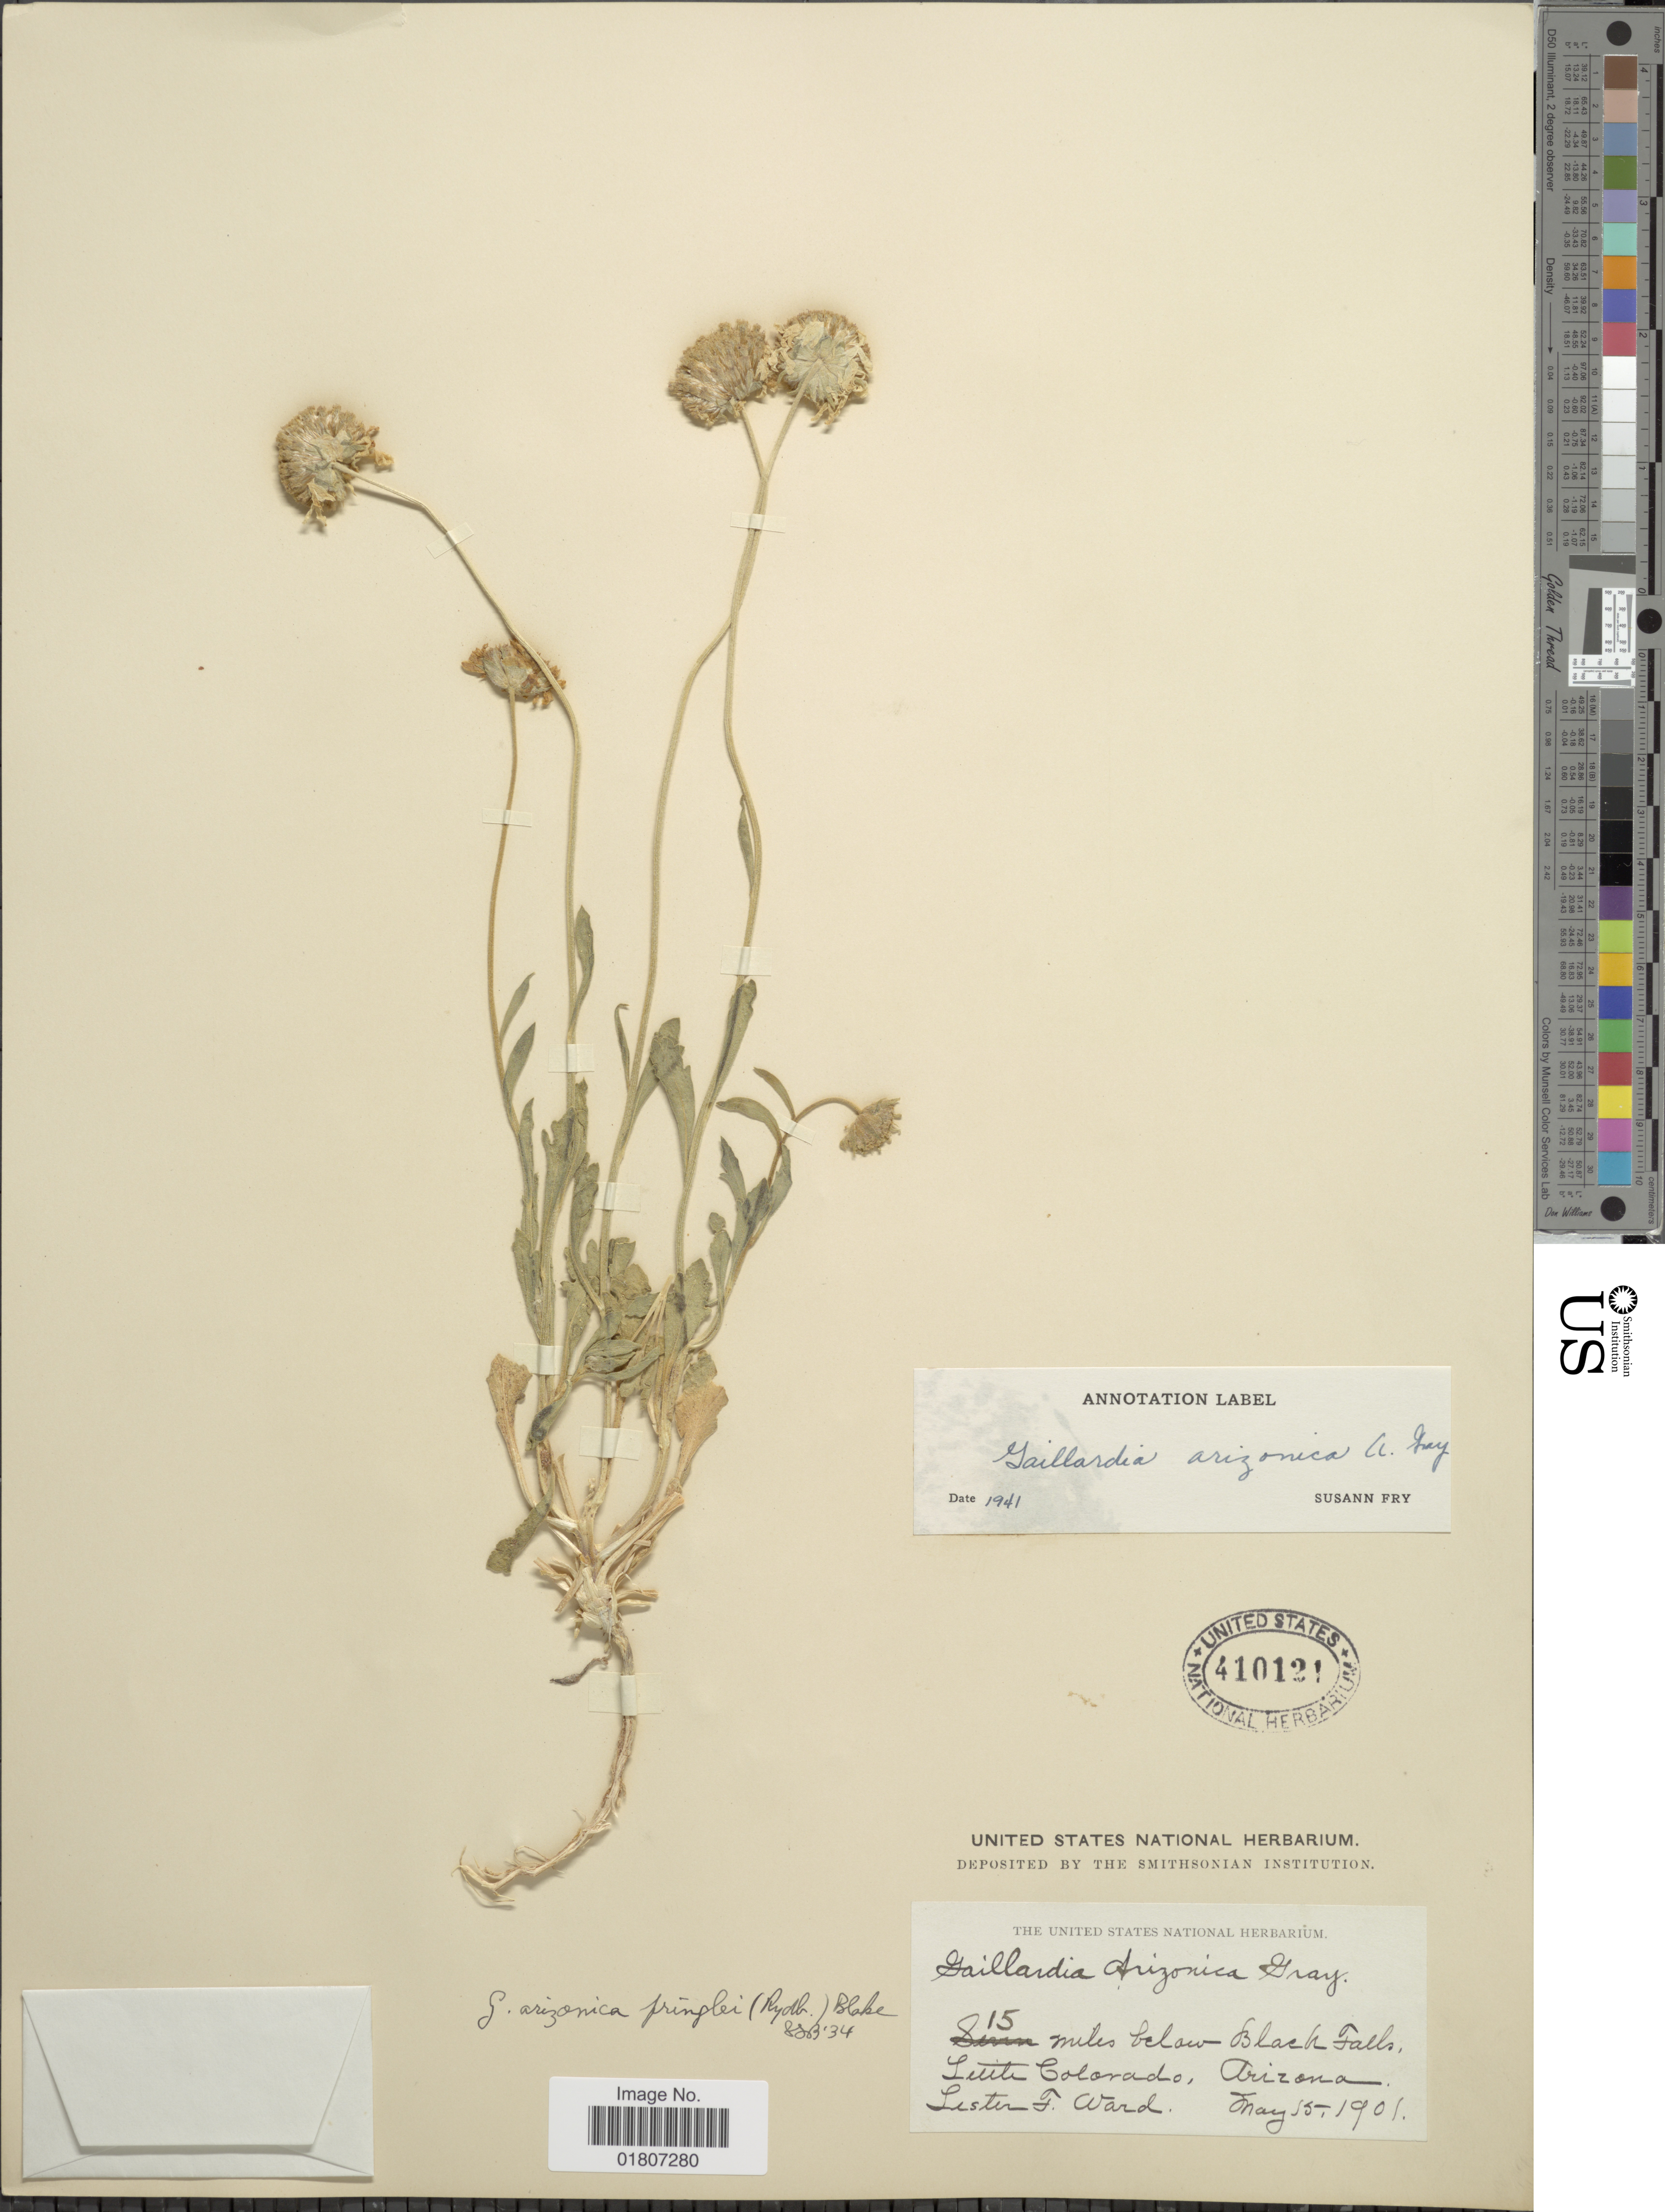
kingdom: Plantae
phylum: Tracheophyta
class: Magnoliopsida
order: Asterales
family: Asteraceae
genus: Gaillardia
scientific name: Gaillardia arizonica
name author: A. Gray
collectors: L. F. Ward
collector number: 15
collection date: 1901-05-15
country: United States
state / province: Arizona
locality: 15 miles below Black Falls, Little Colorado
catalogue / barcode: US 410121